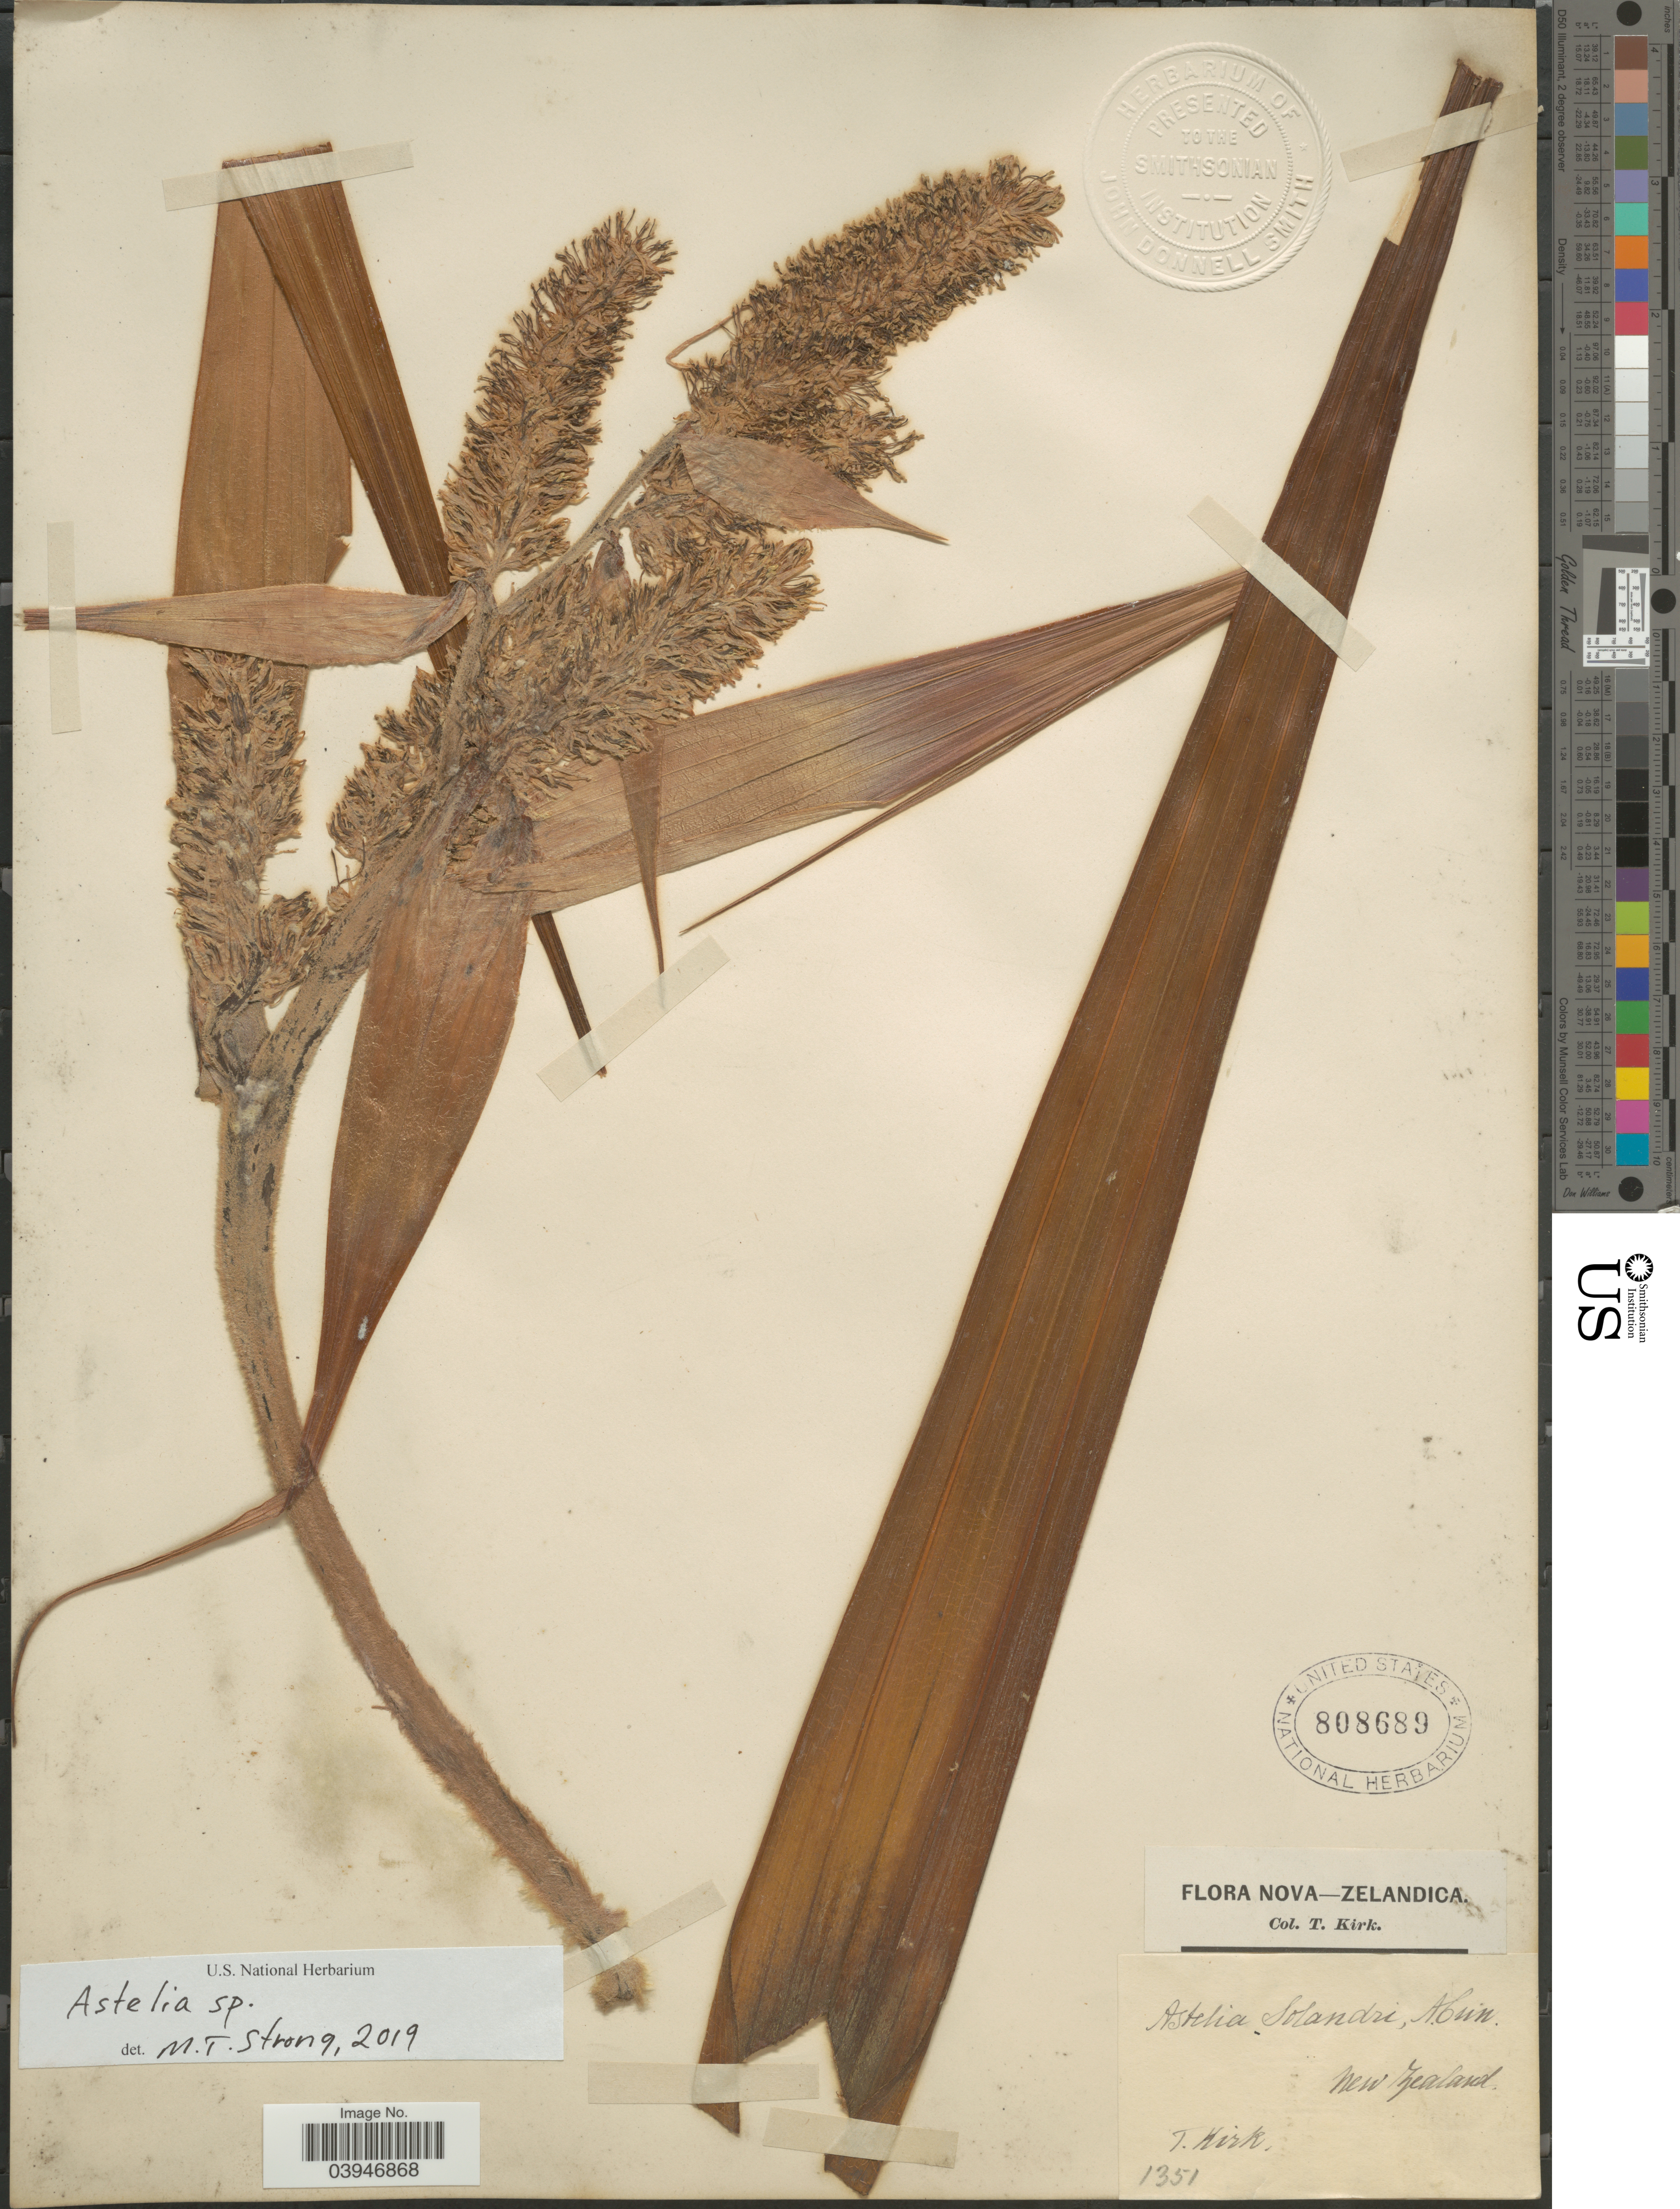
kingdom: Plantae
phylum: Tracheophyta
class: Liliopsida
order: Asparagales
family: Asteliaceae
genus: Astelia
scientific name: Astelia sp.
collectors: T. Kirk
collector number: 1351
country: New Zealand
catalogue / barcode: US 808689